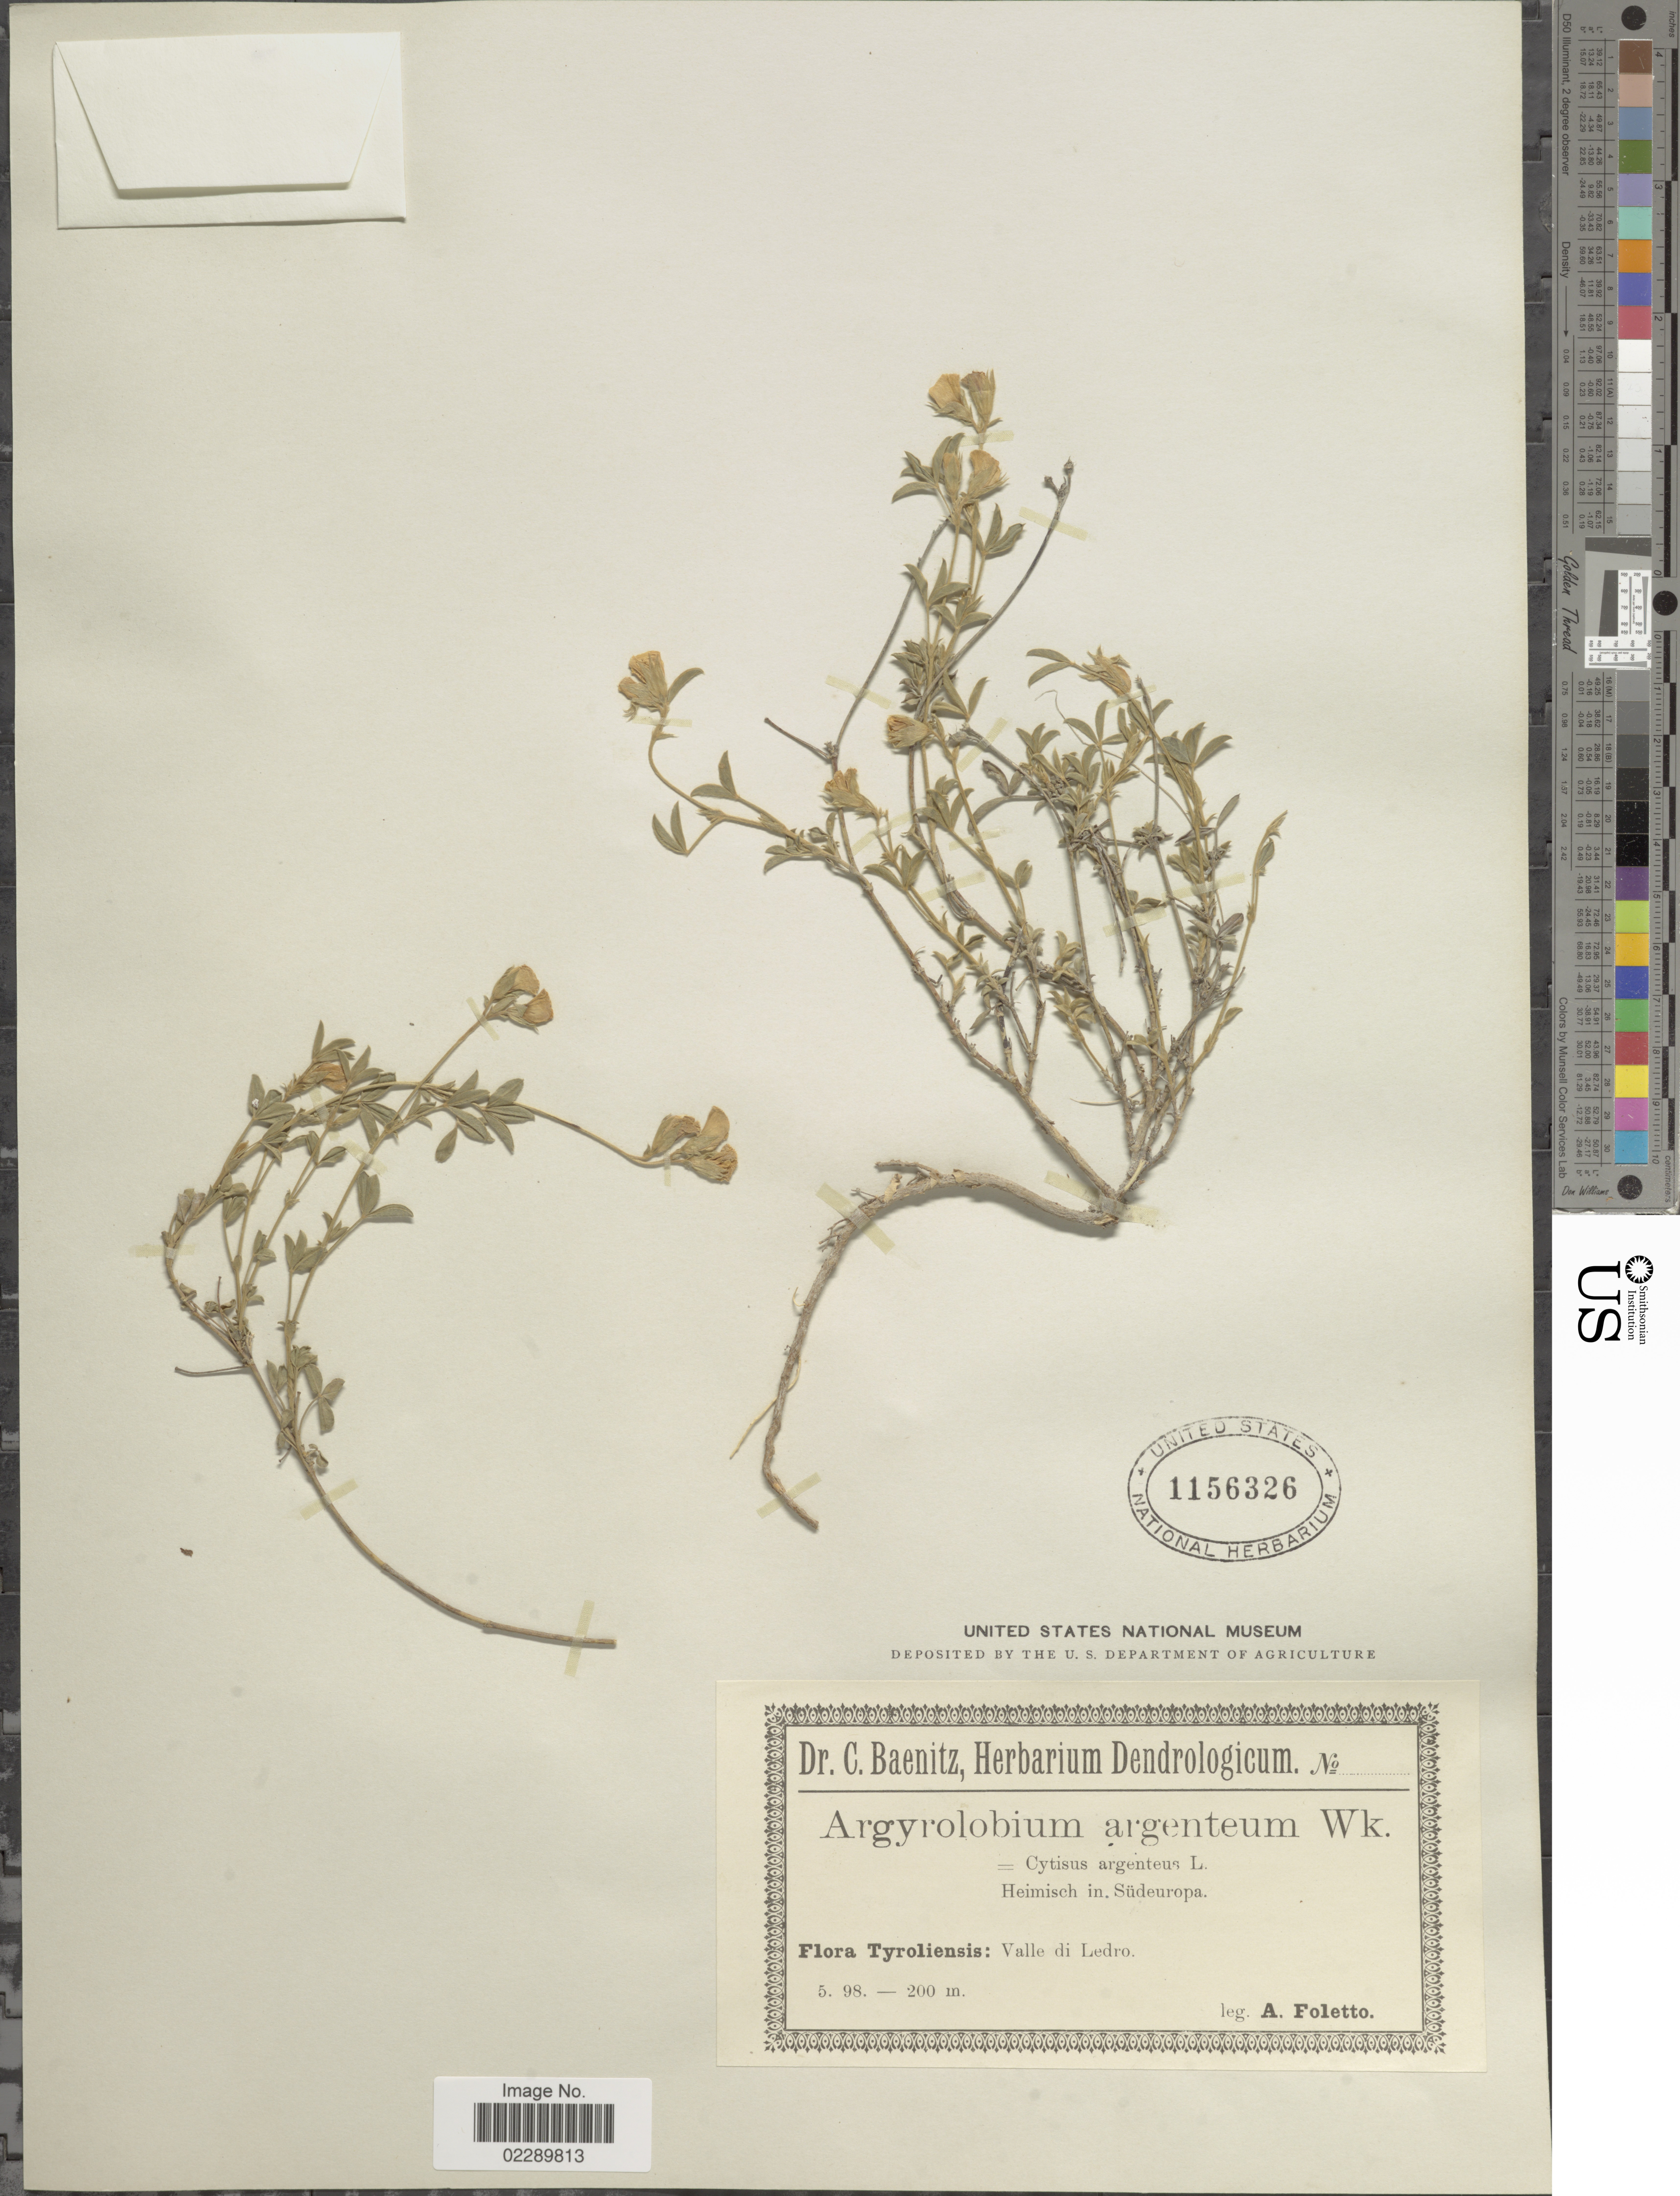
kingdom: Plantae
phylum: Tracheophyta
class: Magnoliopsida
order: Fabales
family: Fabaceae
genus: Argyrolobium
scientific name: Argyrolobium argenteum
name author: (L.) Willk.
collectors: A. Foletto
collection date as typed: Transcribed d/m/y: /5/98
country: Austria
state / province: Tirol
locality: Tyroliensis: Valle di Ledro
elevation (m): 200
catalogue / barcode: US 1156326